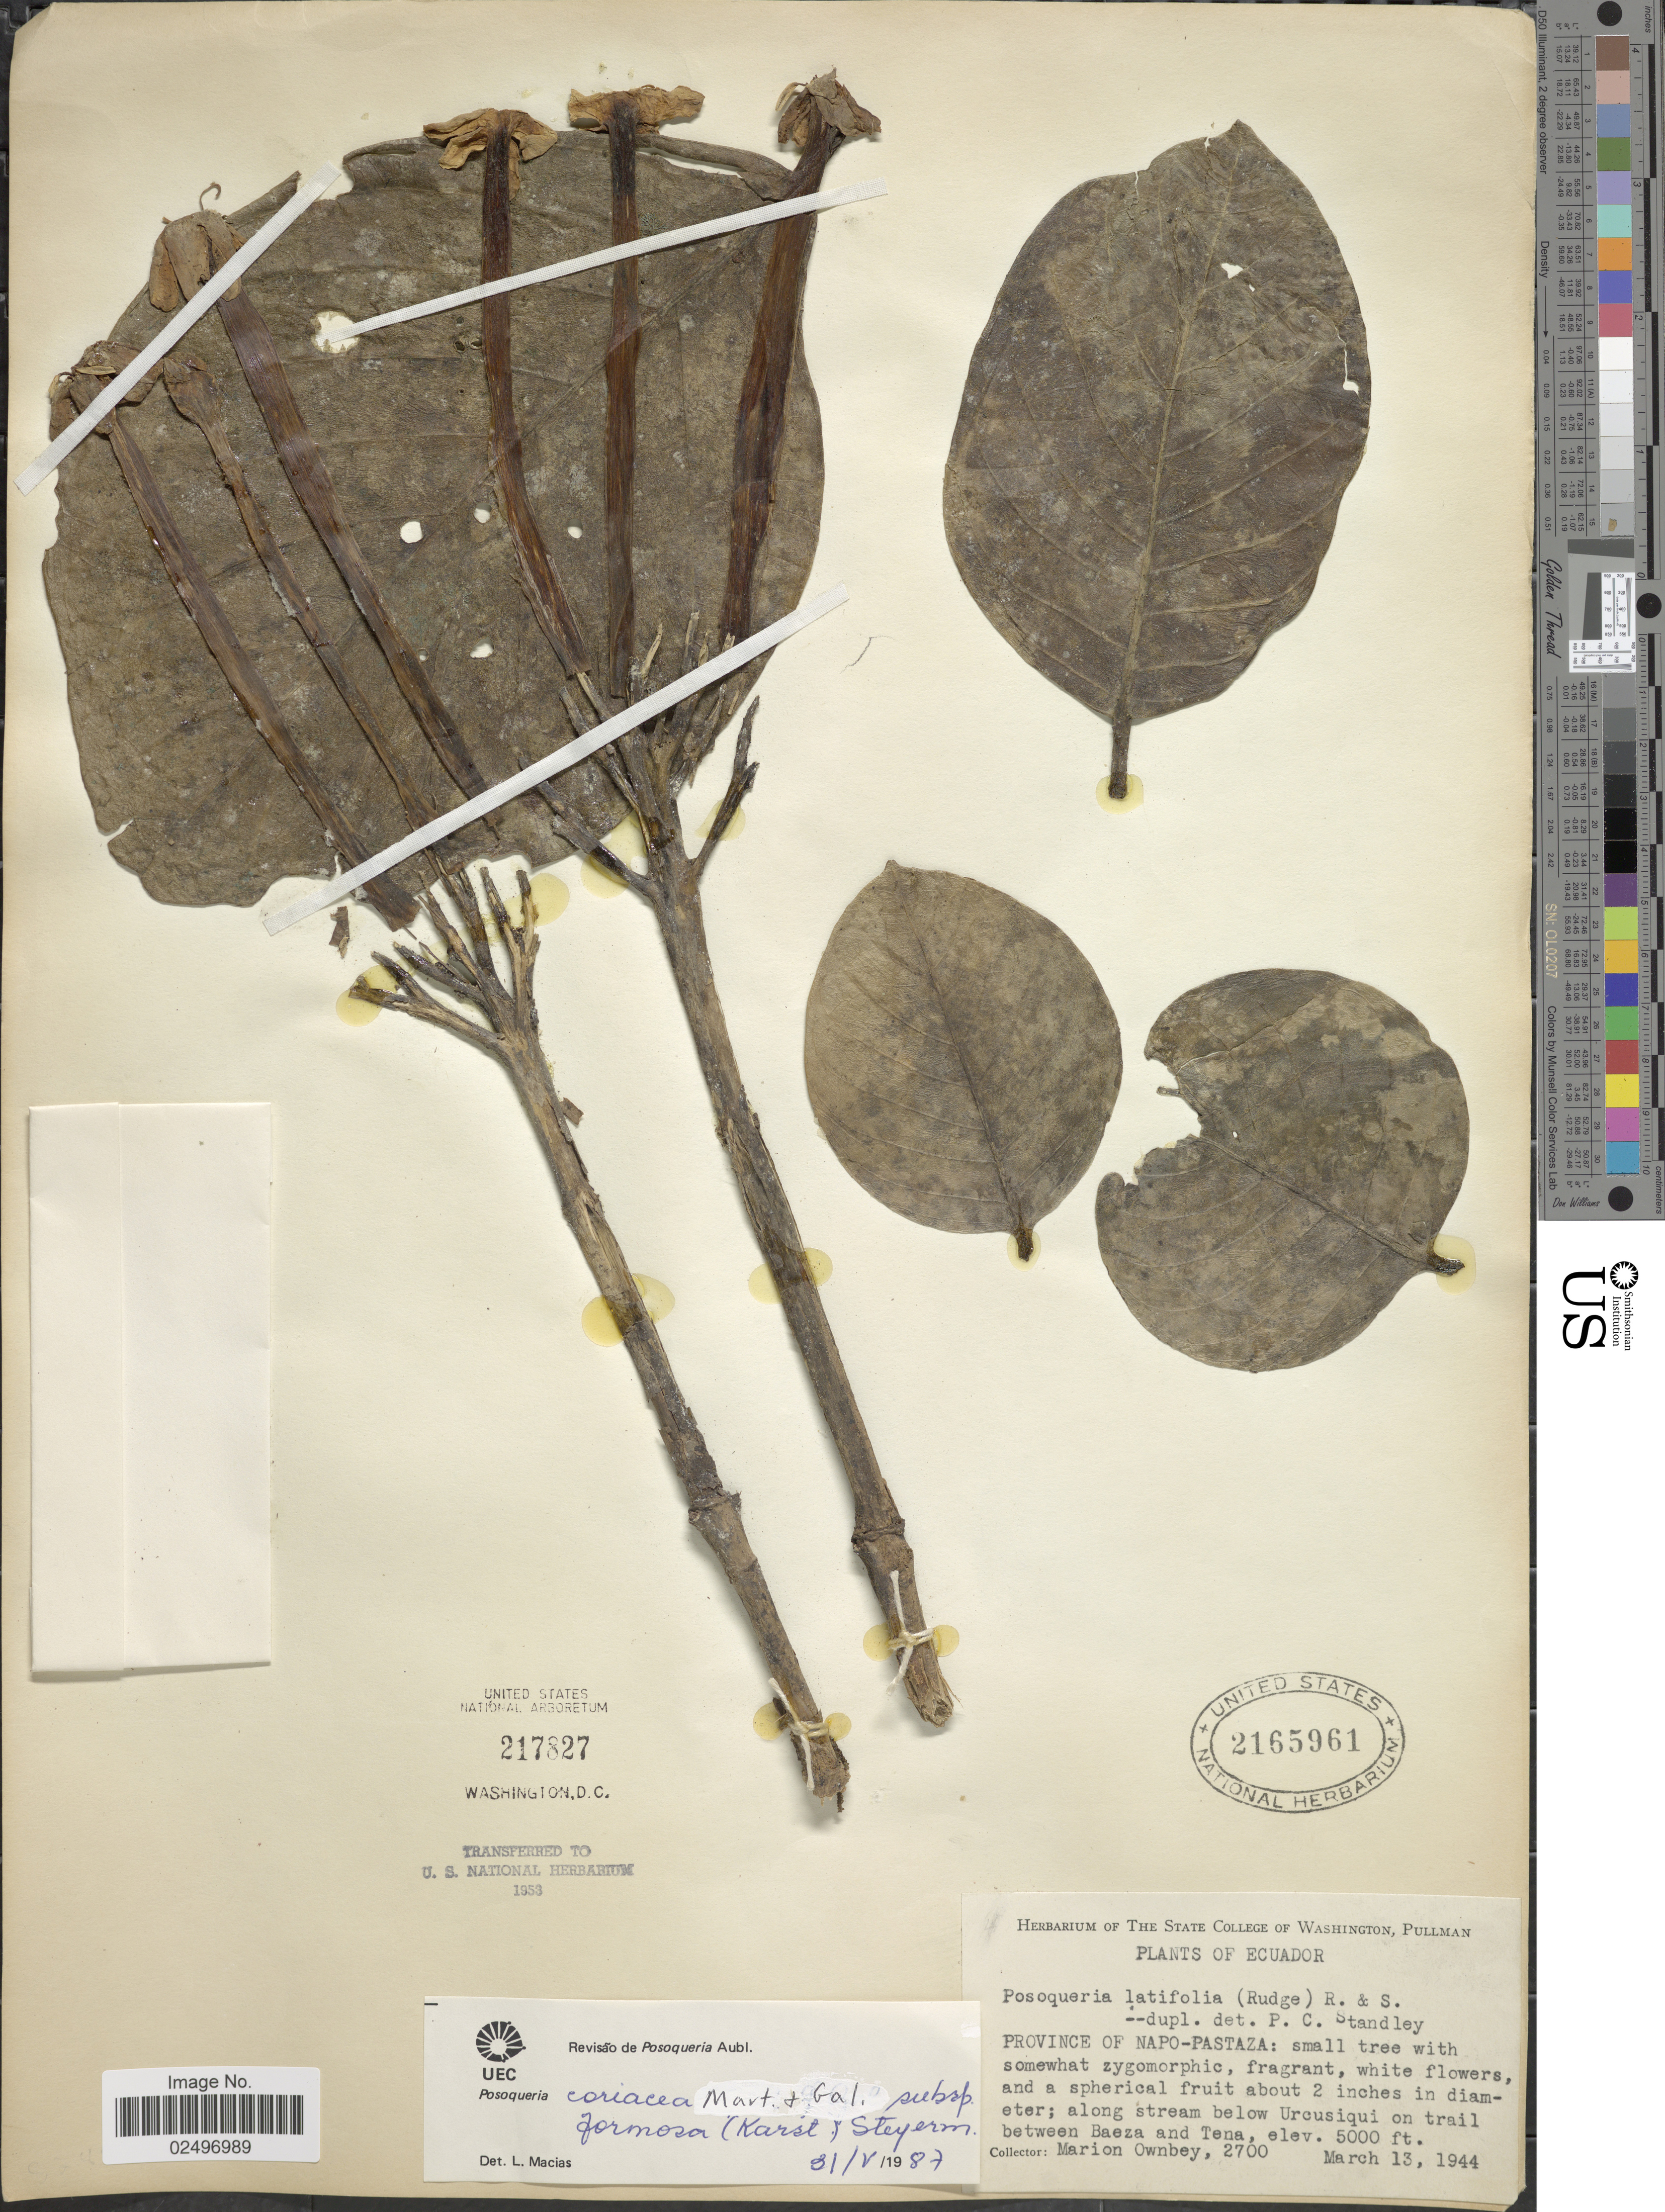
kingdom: Plantae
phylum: Tracheophyta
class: Magnoliopsida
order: Gentianales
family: Rubiaceae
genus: Posoqueria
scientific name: Posoqueria coriacea subsp. formosa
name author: M. Martens & Galeotti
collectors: F. M. Ownbey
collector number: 2700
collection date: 1944-03-13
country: Ecuador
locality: Province of Napo-Pastaza; along stream below Urcusiqui on trail between Baeza and Tena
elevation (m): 1524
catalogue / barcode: US 2165961